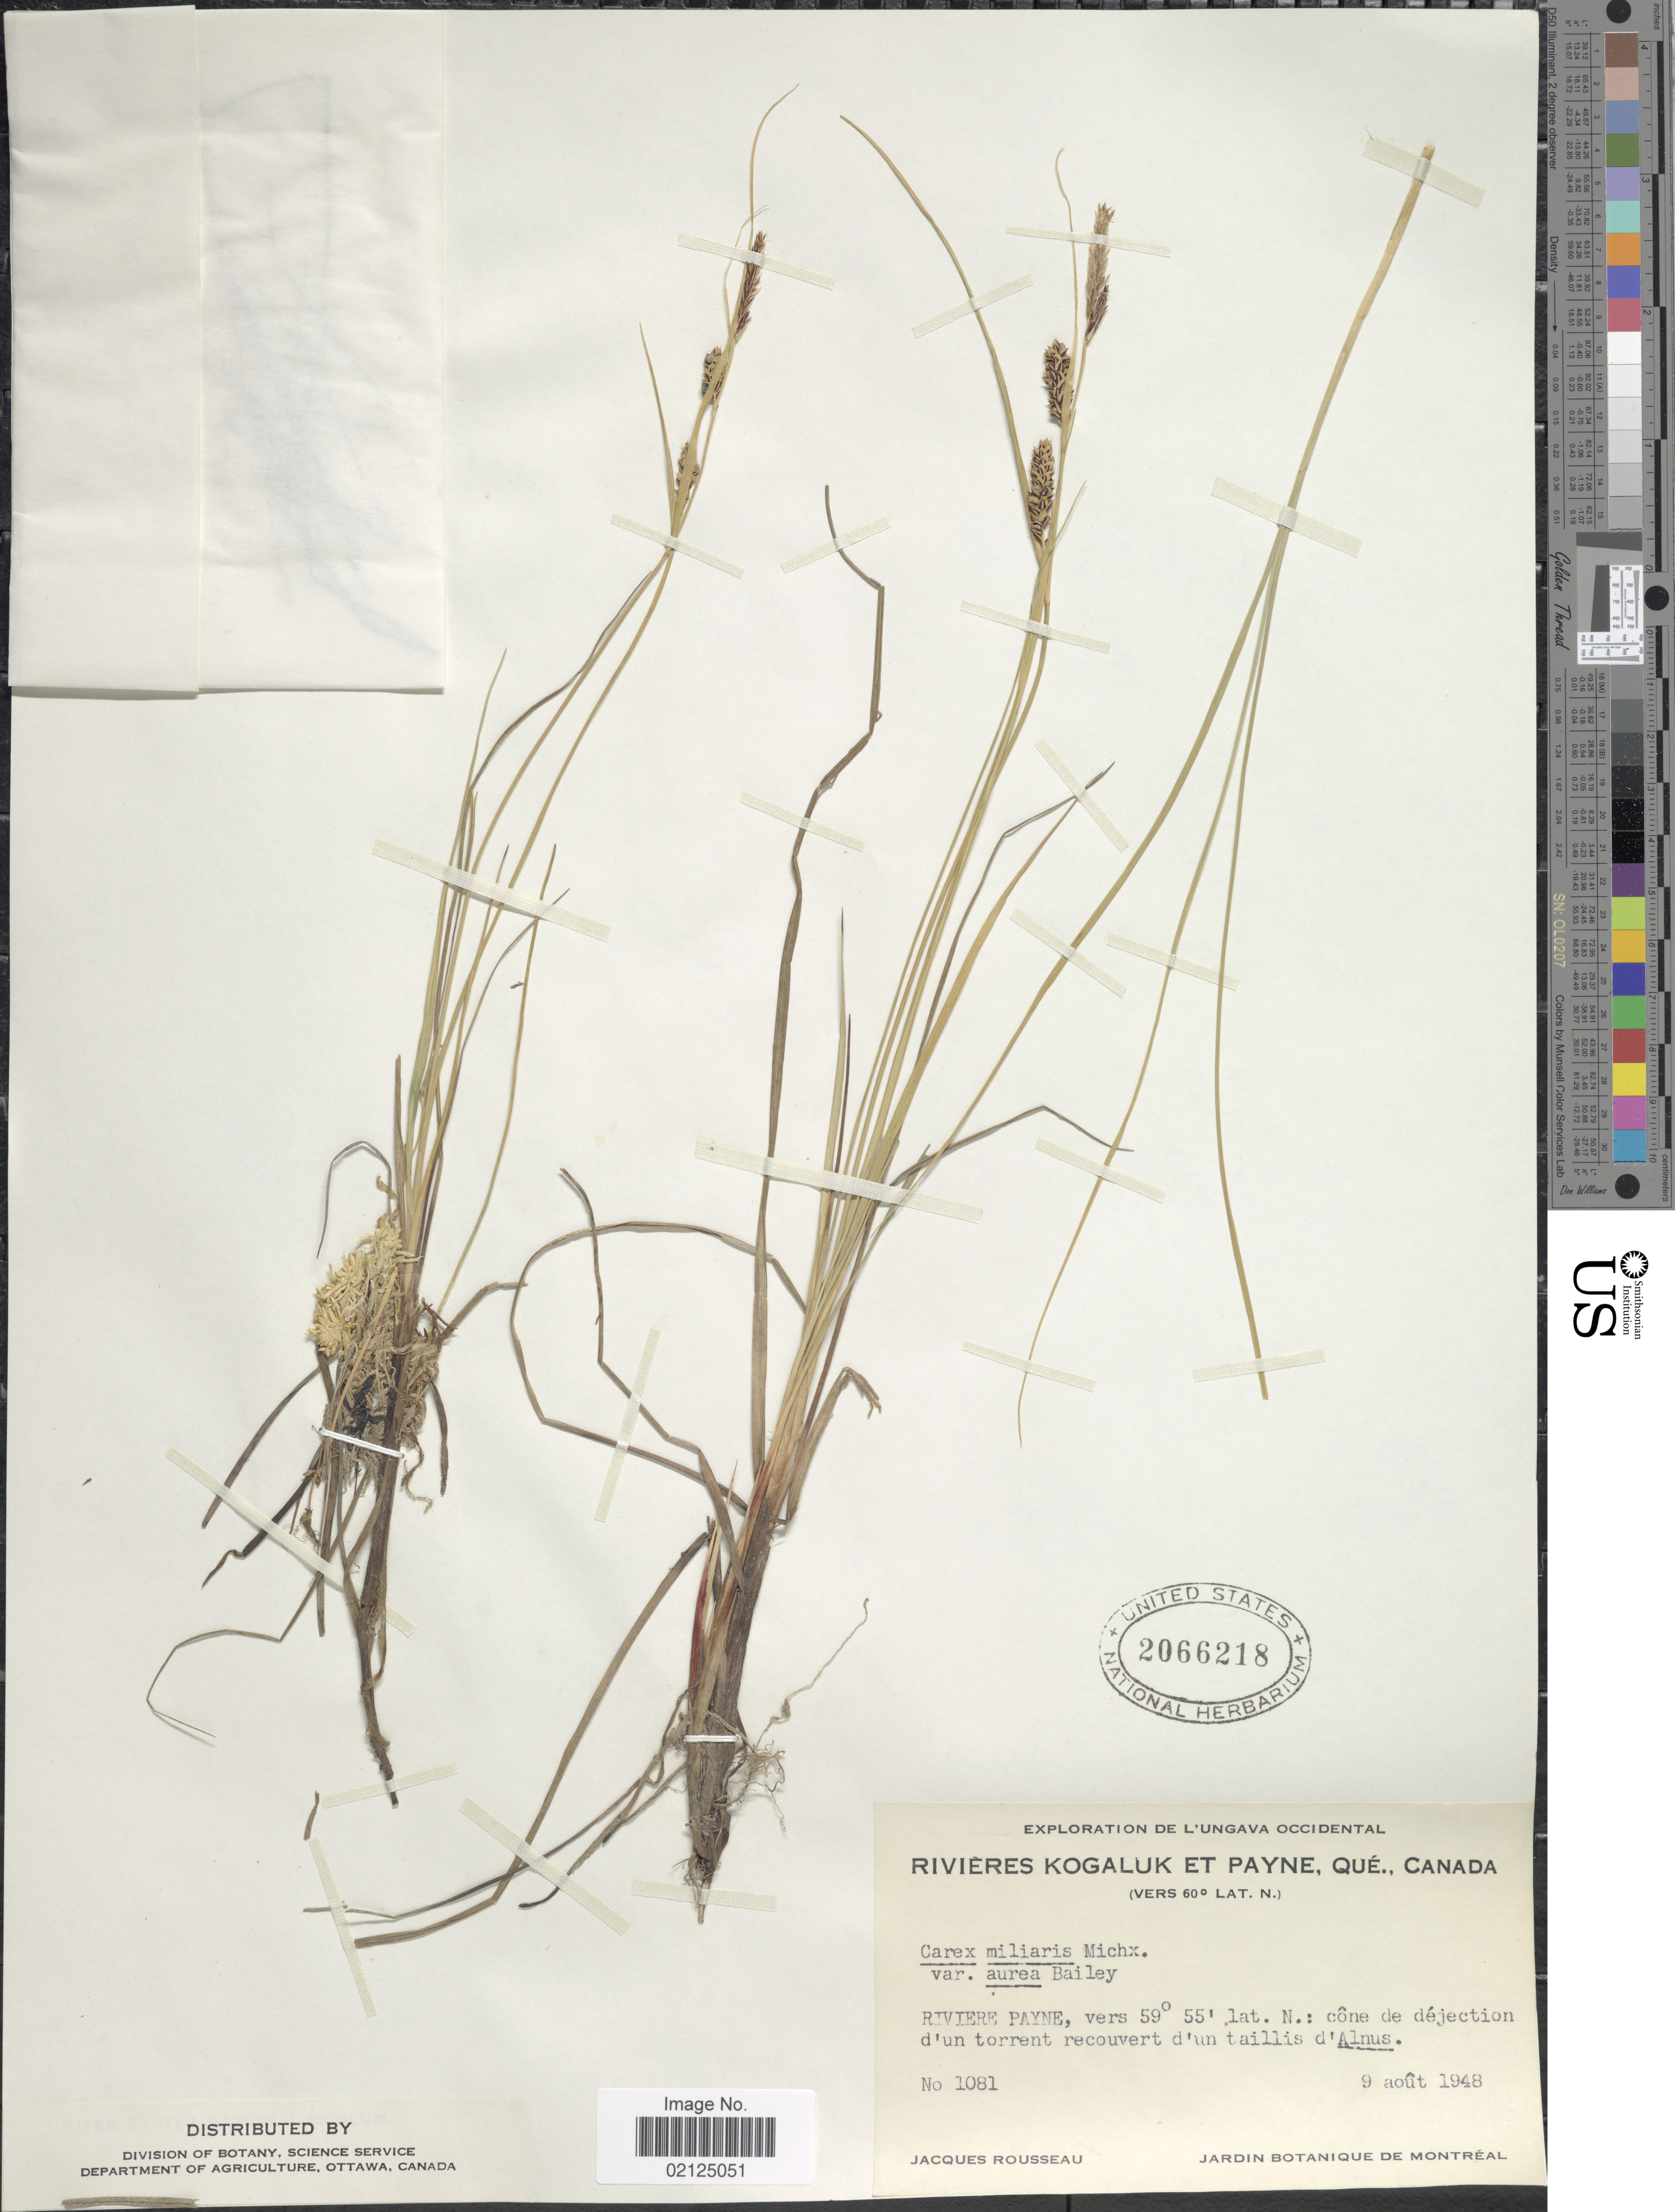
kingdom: Plantae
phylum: Tracheophyta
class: Liliopsida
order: Poales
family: Cyperaceae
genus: Carex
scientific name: Carex miliaris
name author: Michx.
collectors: J. Rousseau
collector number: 1081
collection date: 1948-08-09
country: Canada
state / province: Quebec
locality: Rivieres Kogaluk et payne, Riviere Payne,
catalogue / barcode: US 2066218